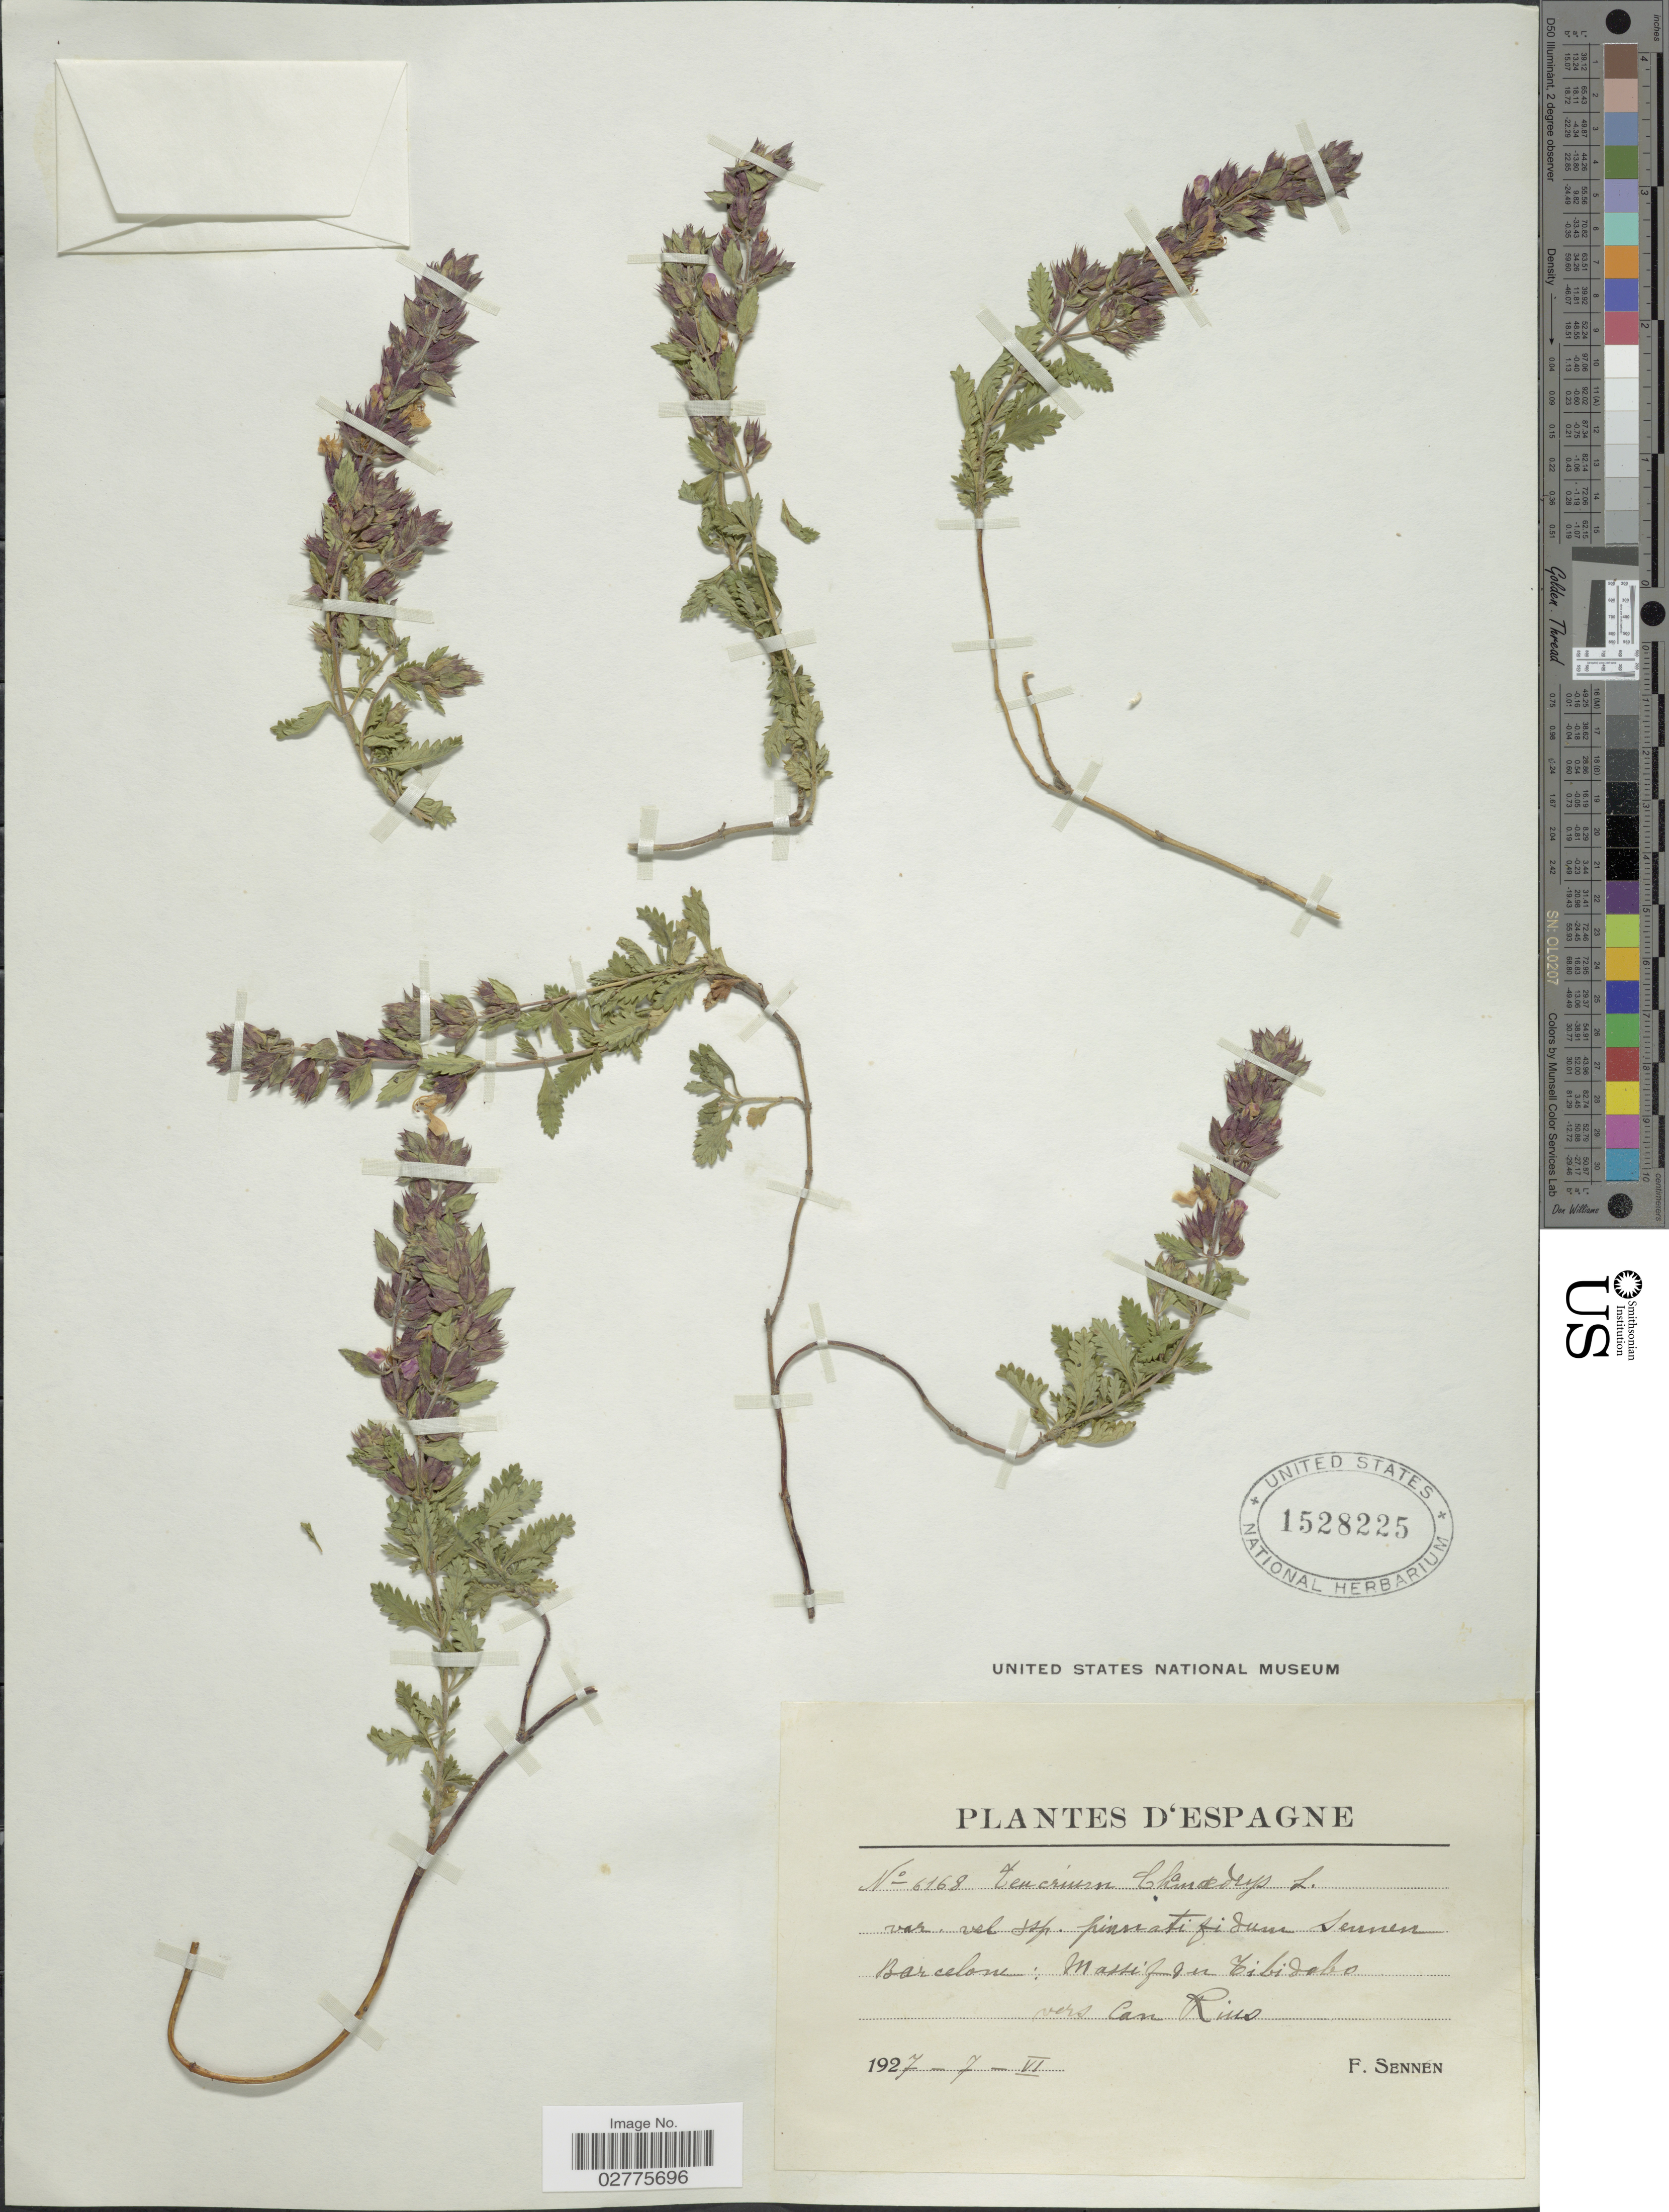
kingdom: Plantae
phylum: Tracheophyta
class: Magnoliopsida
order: Lamiales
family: Lamiaceae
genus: Teucrium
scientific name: Teucrium chamaedrys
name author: L.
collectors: E. Sennen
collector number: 6168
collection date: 1927-06-07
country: Spain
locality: Barcelone: Massif in Tibidabo vers Can Rino.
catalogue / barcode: US 1528225